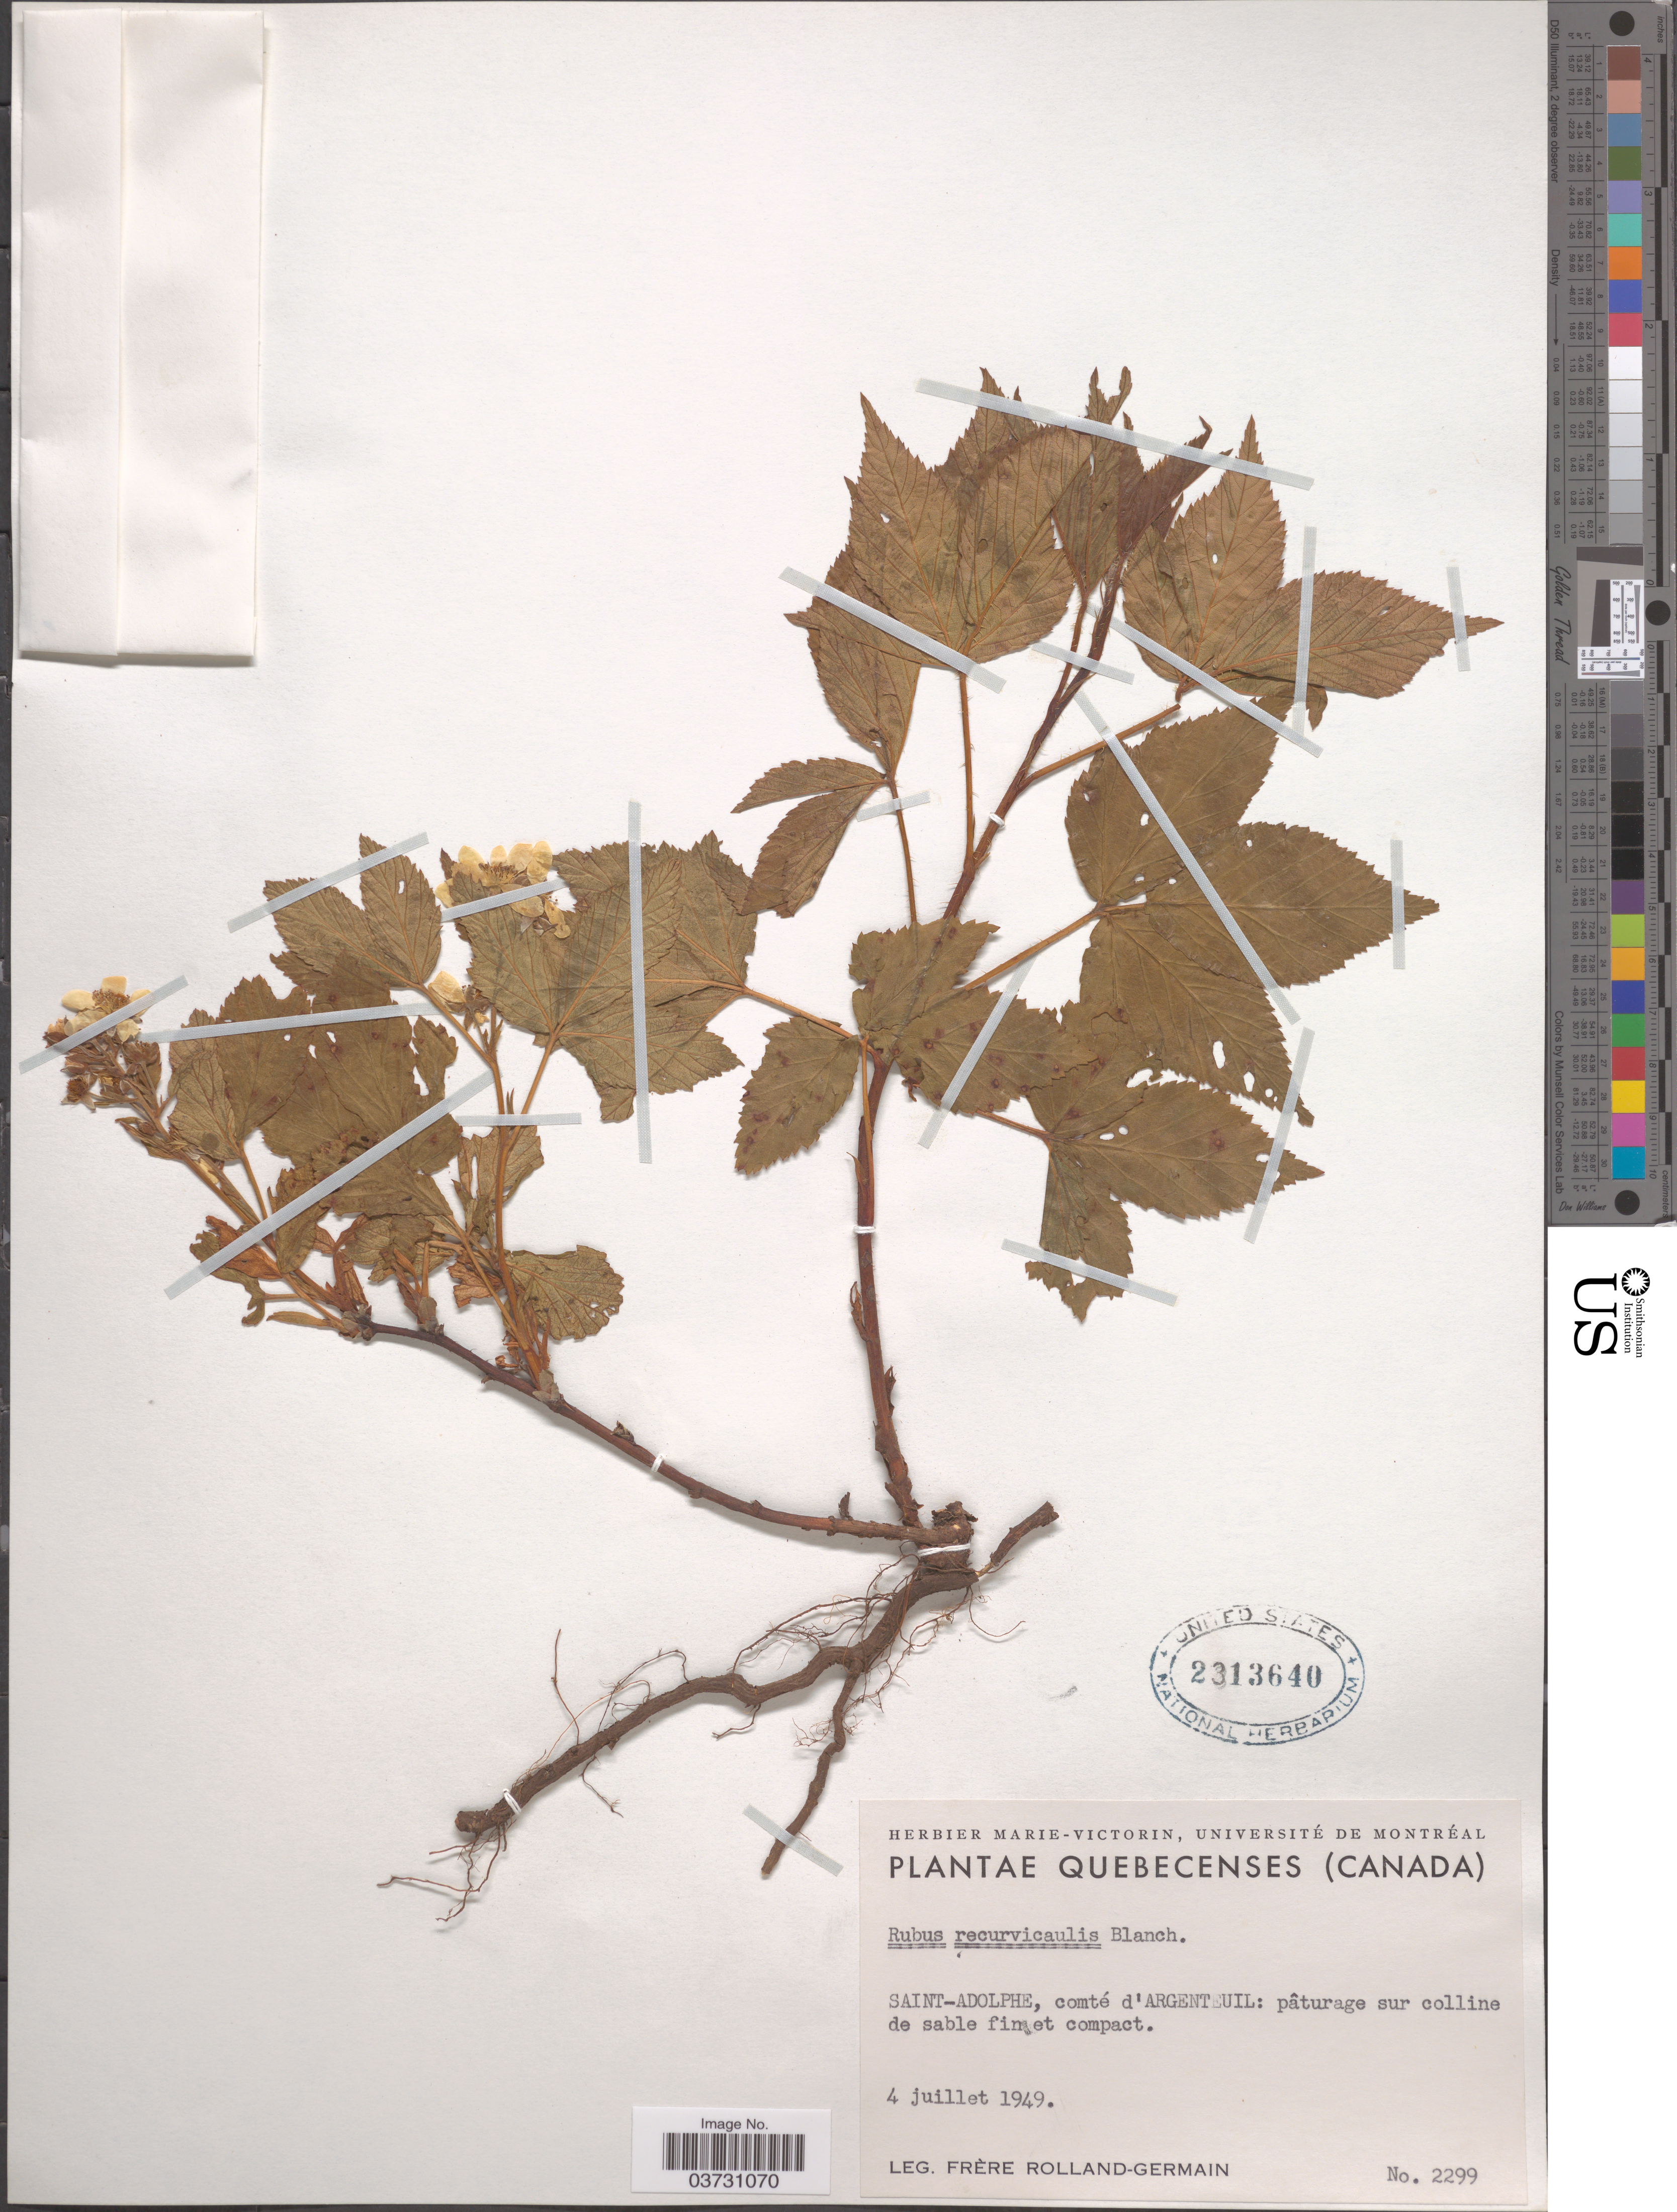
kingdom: Plantae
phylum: Tracheophyta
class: Magnoliopsida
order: Rosales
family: Rosaceae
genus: Rubus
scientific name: Rubus recurvicaulis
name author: Blanch.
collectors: Rolland-Germain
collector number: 2299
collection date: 1949-07-04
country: Canada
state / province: Quebec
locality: Saint-Adolphe, comté d'Argenteuil: pâturage sur colline de sable fin et compact.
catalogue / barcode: US 2313640